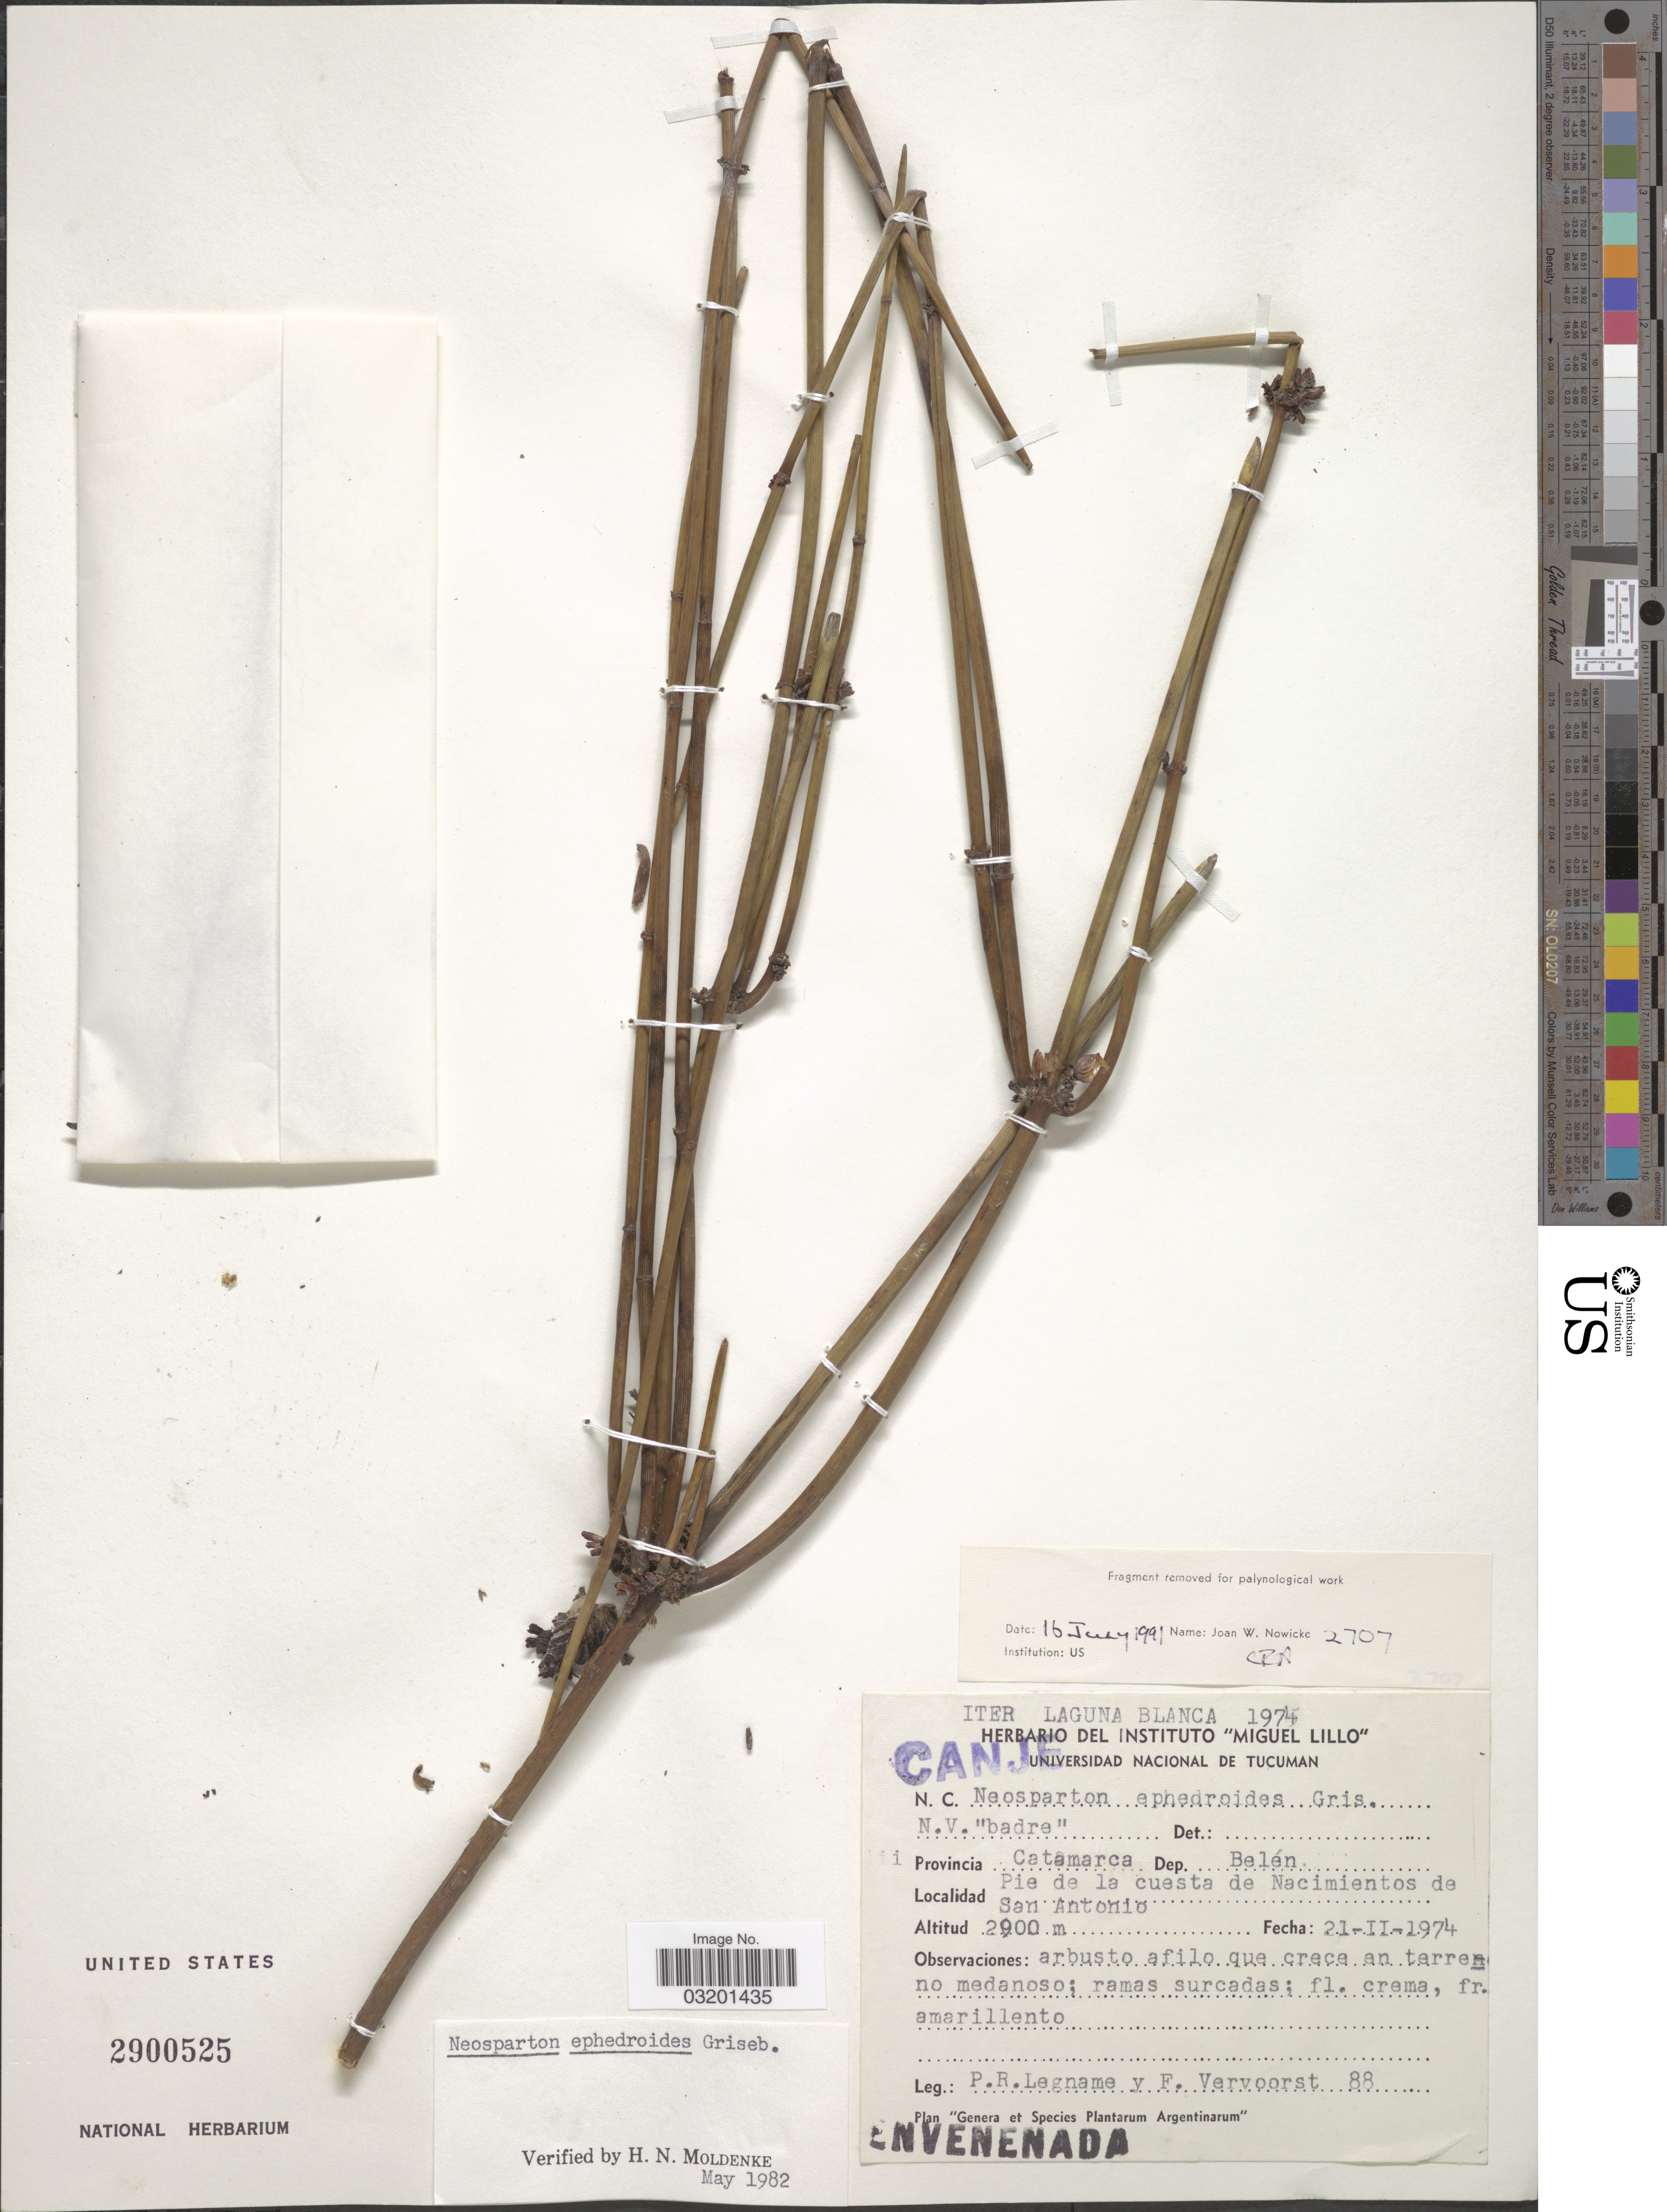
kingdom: Plantae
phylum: Tracheophyta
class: Magnoliopsida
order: Lamiales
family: Verbenaceae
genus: Neosparton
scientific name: Neosparton ephedroides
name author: Griseb.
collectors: P. R. Legname & F. Vervoorst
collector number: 88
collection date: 1974-02-21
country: Argentina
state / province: Catamarca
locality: Dep. Belén, Pie de la cuesta de Nacimientos de San Antonio.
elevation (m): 2900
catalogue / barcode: US 2900525